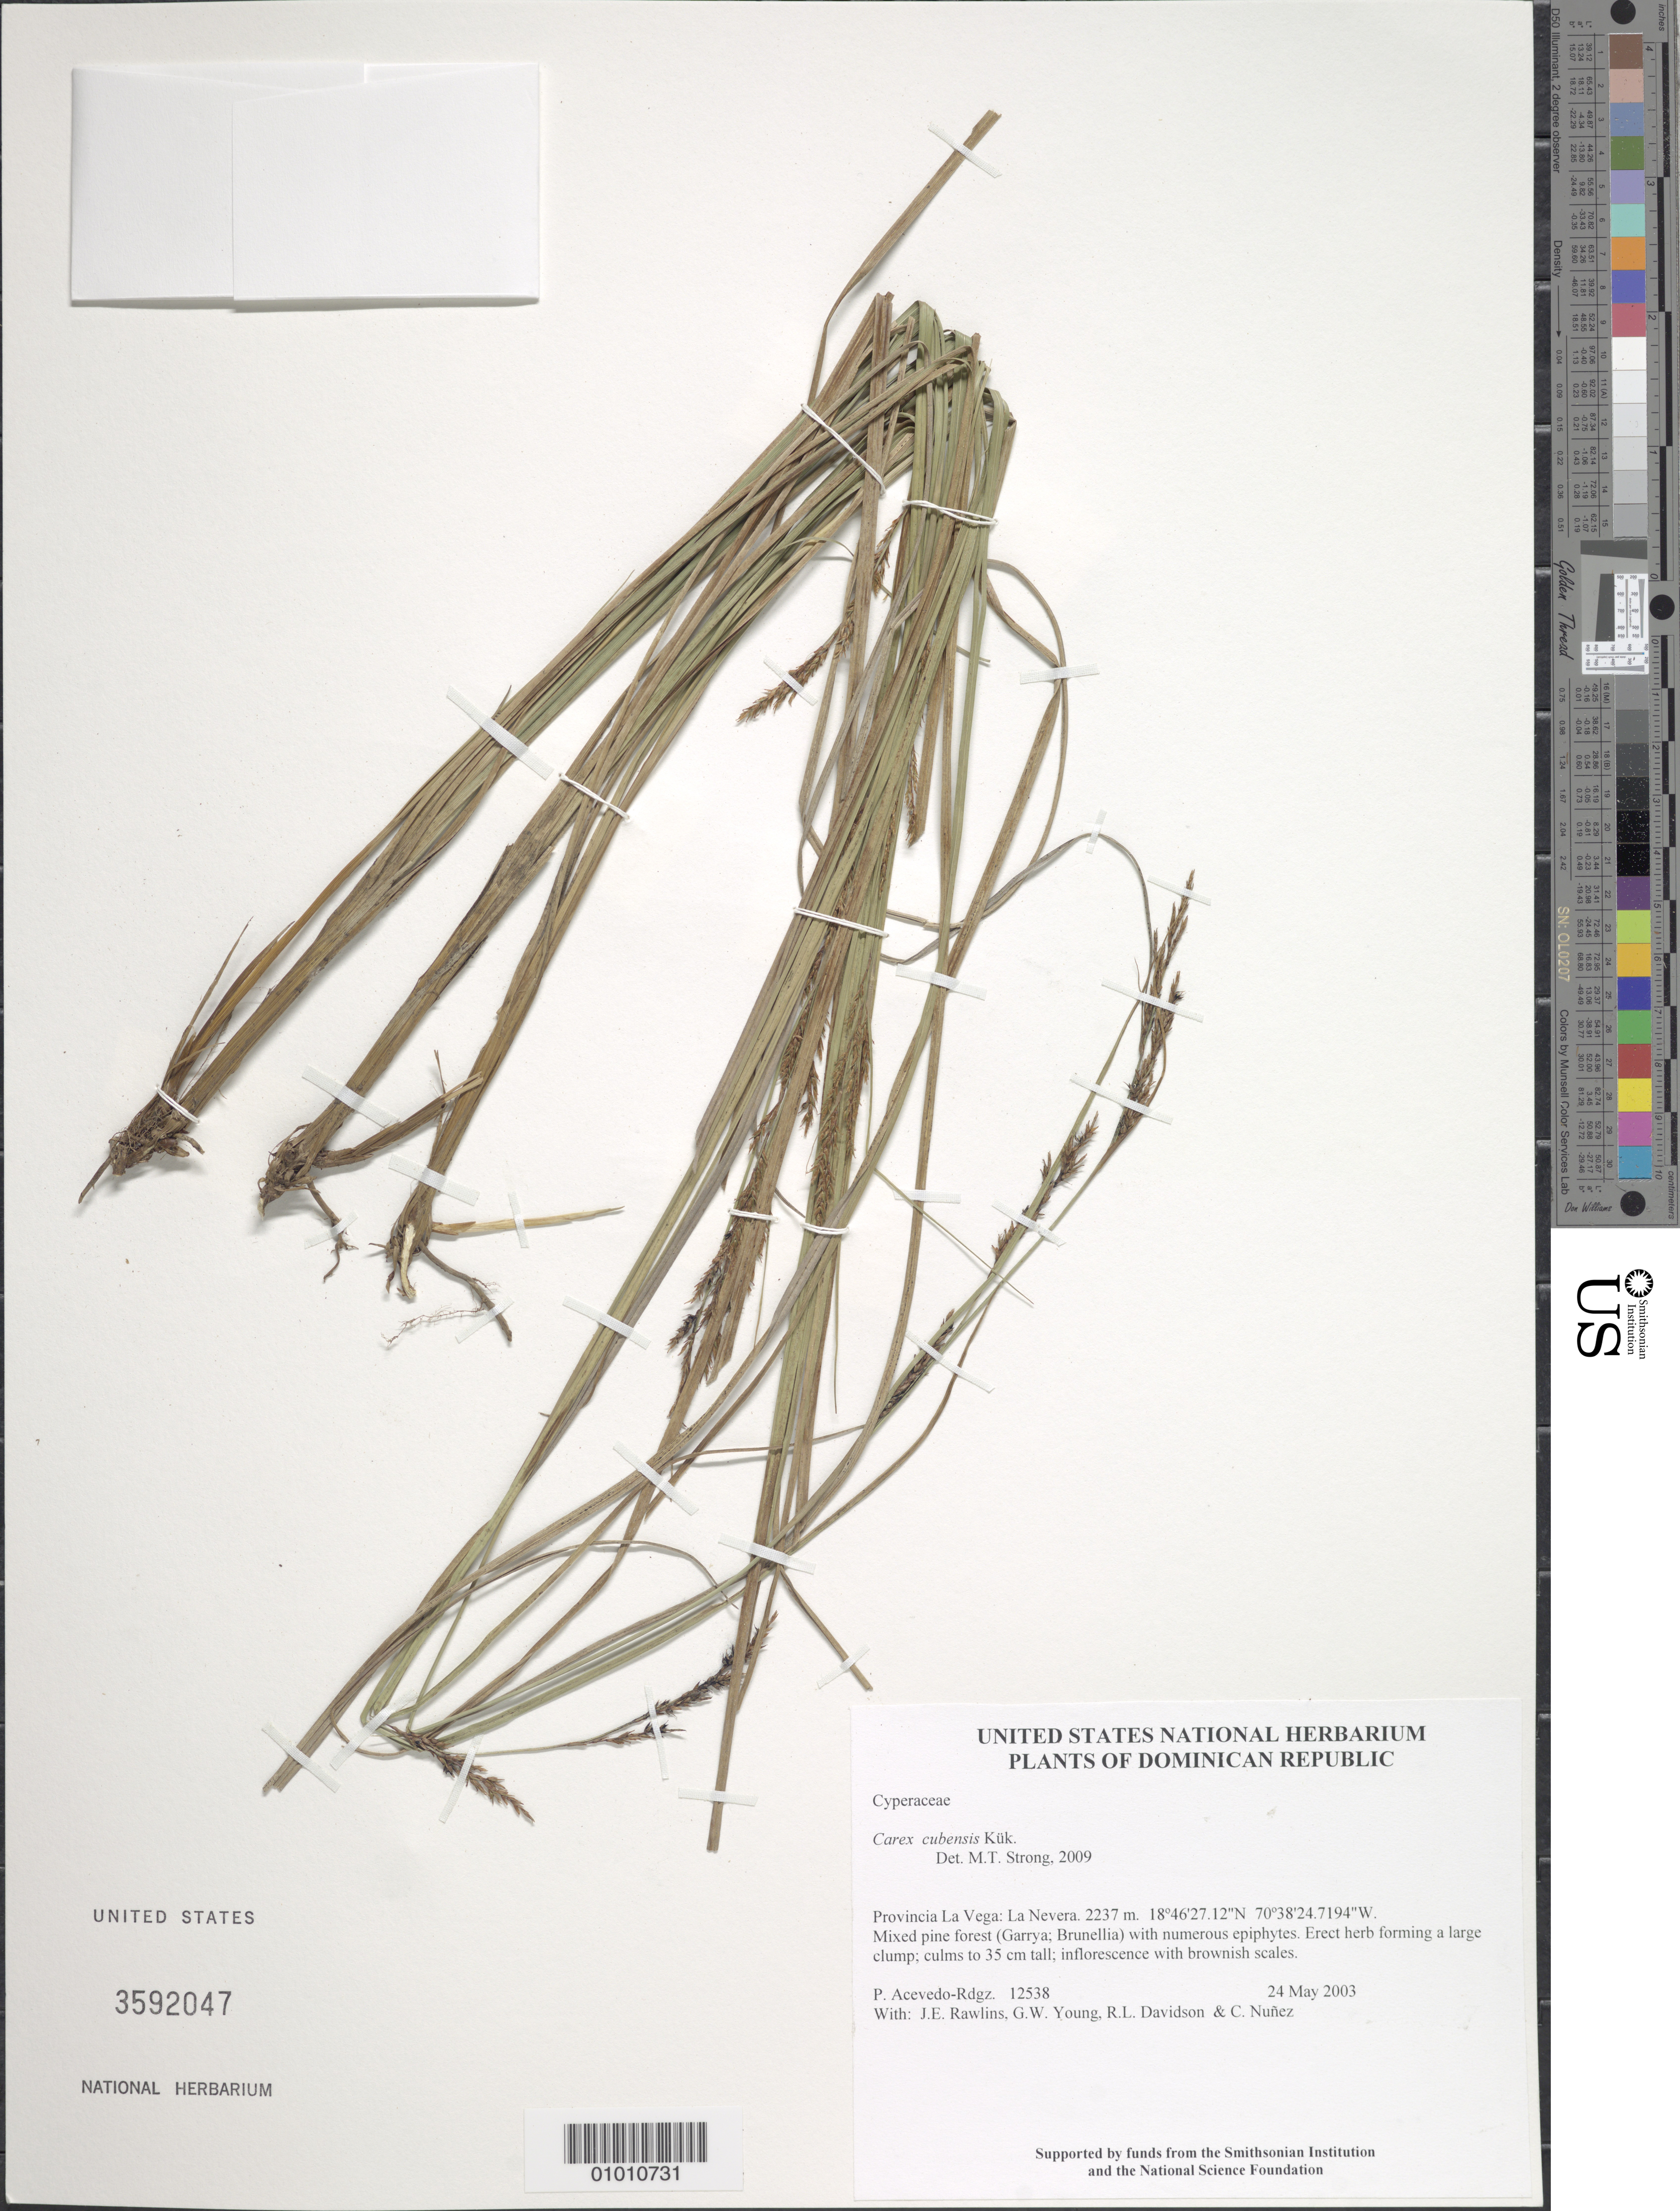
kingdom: Plantae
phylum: Tracheophyta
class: Liliopsida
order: Poales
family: Cyperaceae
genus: Carex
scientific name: Carex cubensis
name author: Kük.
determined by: Strong, M. T., (US), Smithsonian Institution - National Museum of Natural History (UNITED STATES)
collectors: P. Acevedo-Rodr., J. Rawlins, G. Young, R. Davidson & C. Nunez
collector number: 12538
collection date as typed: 24 May 2003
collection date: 2003-05-24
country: Dominican Republic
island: Hispaniola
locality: Provincia La Vega: La Nevera.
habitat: Mixed pine forest (Garrya; Brunellia) with numerous epiphytes.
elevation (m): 2237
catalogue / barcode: US 3592047